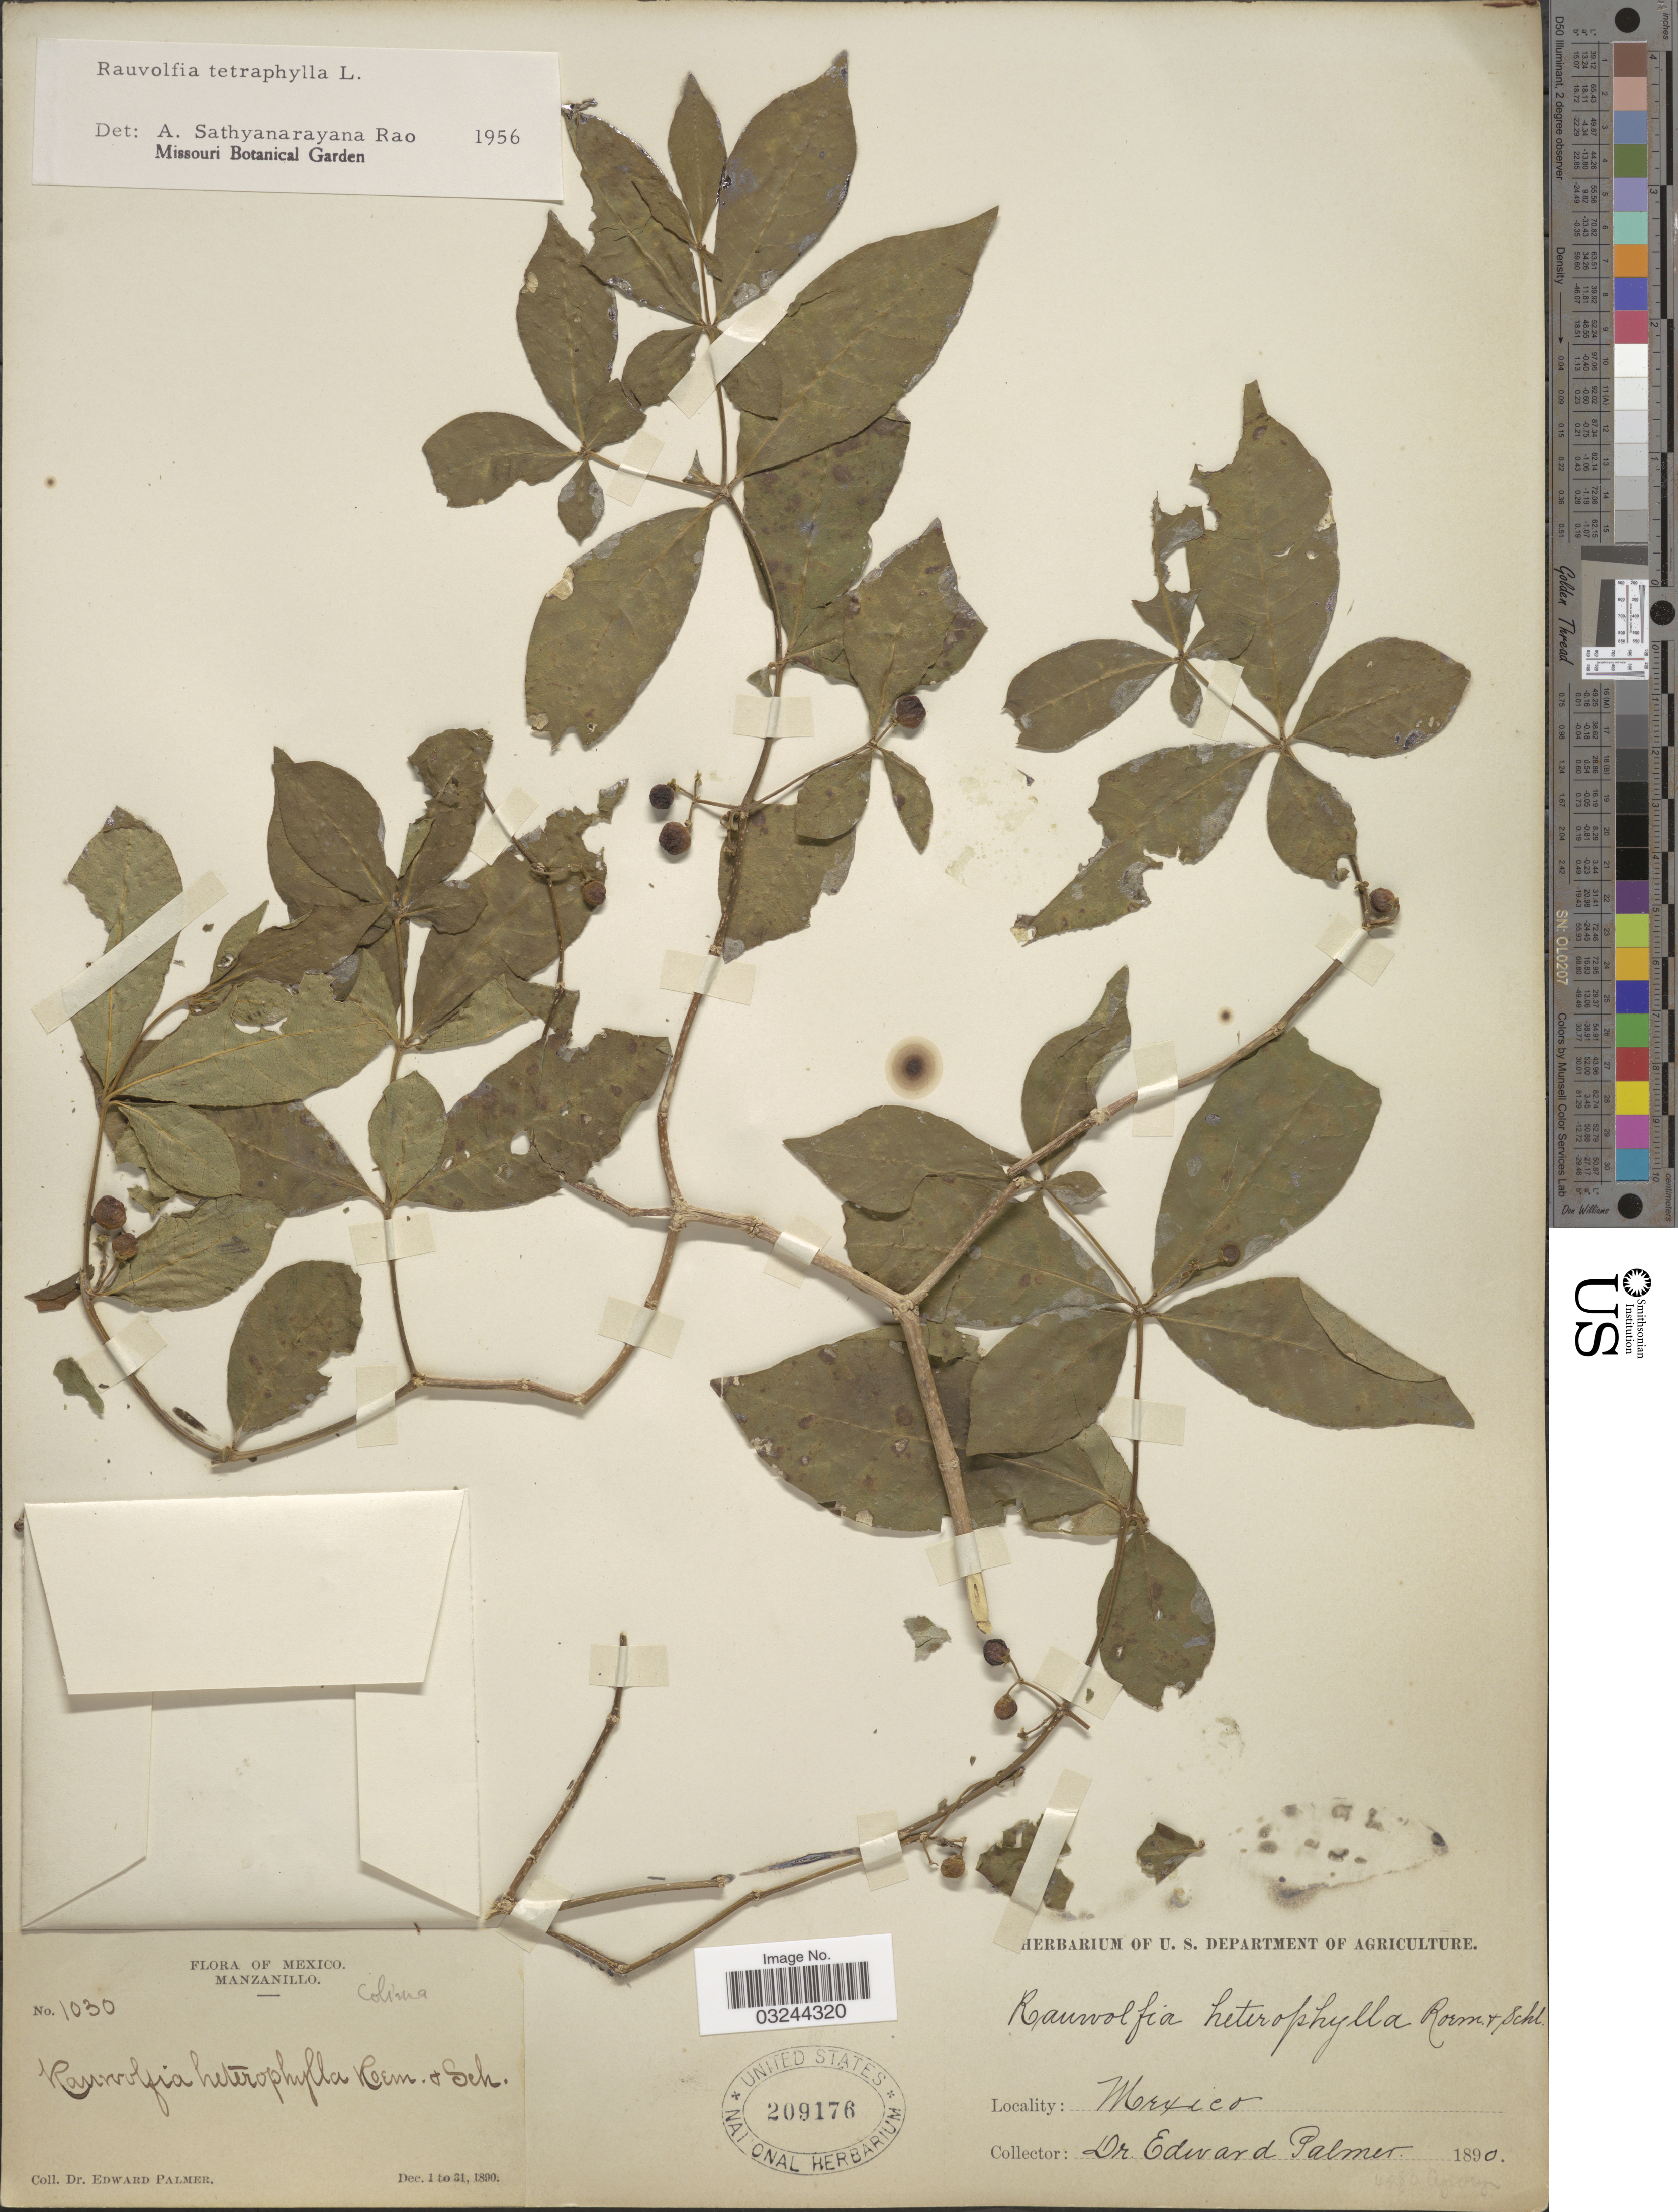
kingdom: Plantae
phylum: Tracheophyta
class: Magnoliopsida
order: Gentianales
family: Apocynaceae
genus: Rauvolfia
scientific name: Rauvolfia tetraphylla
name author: L.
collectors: E. Palmer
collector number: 1030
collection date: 1890-12-01/1890-12-31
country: Mexico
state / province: Colima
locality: Manzanillo.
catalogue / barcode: US 209176